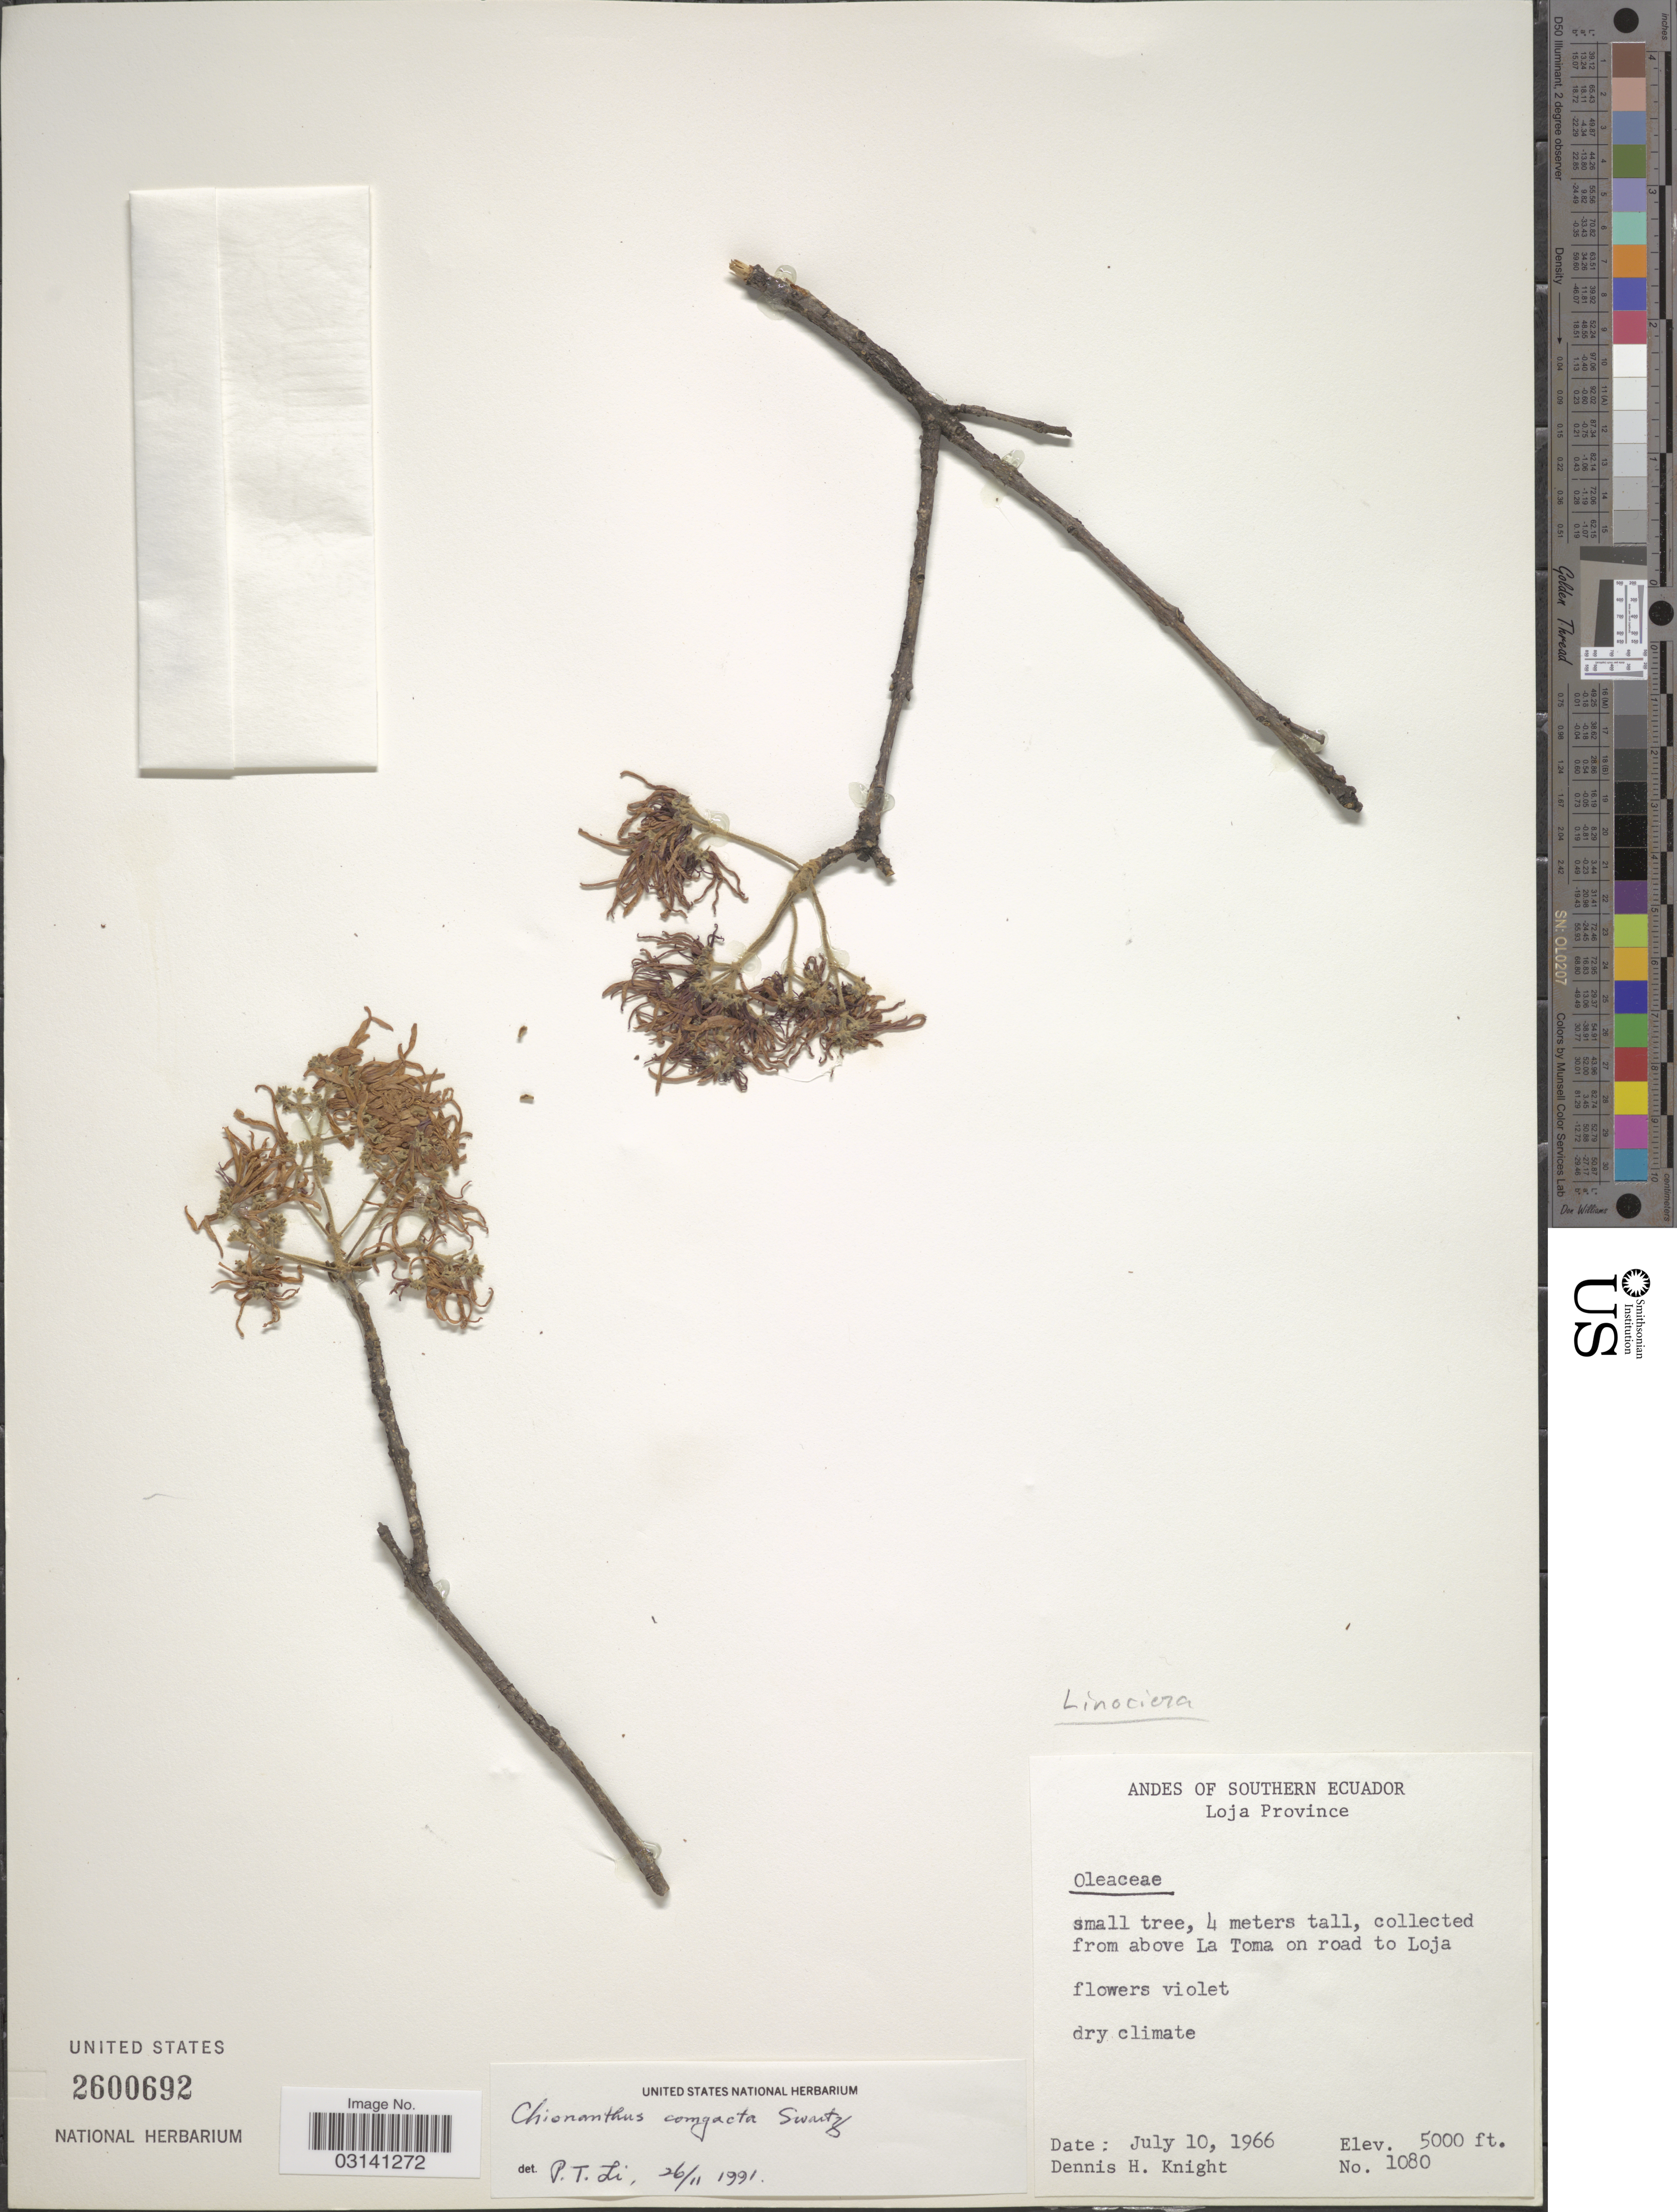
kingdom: Plantae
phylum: Tracheophyta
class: Magnoliopsida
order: Lamiales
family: Oleaceae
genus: Chionanthus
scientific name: Chionanthus compactus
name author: Sw.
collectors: D. Knight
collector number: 1080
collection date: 1966-07-10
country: Ecuador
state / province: Loja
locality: Andes of Southern Ecuador, from above La Toma on road to Loja.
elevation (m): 1524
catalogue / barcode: US 2600692